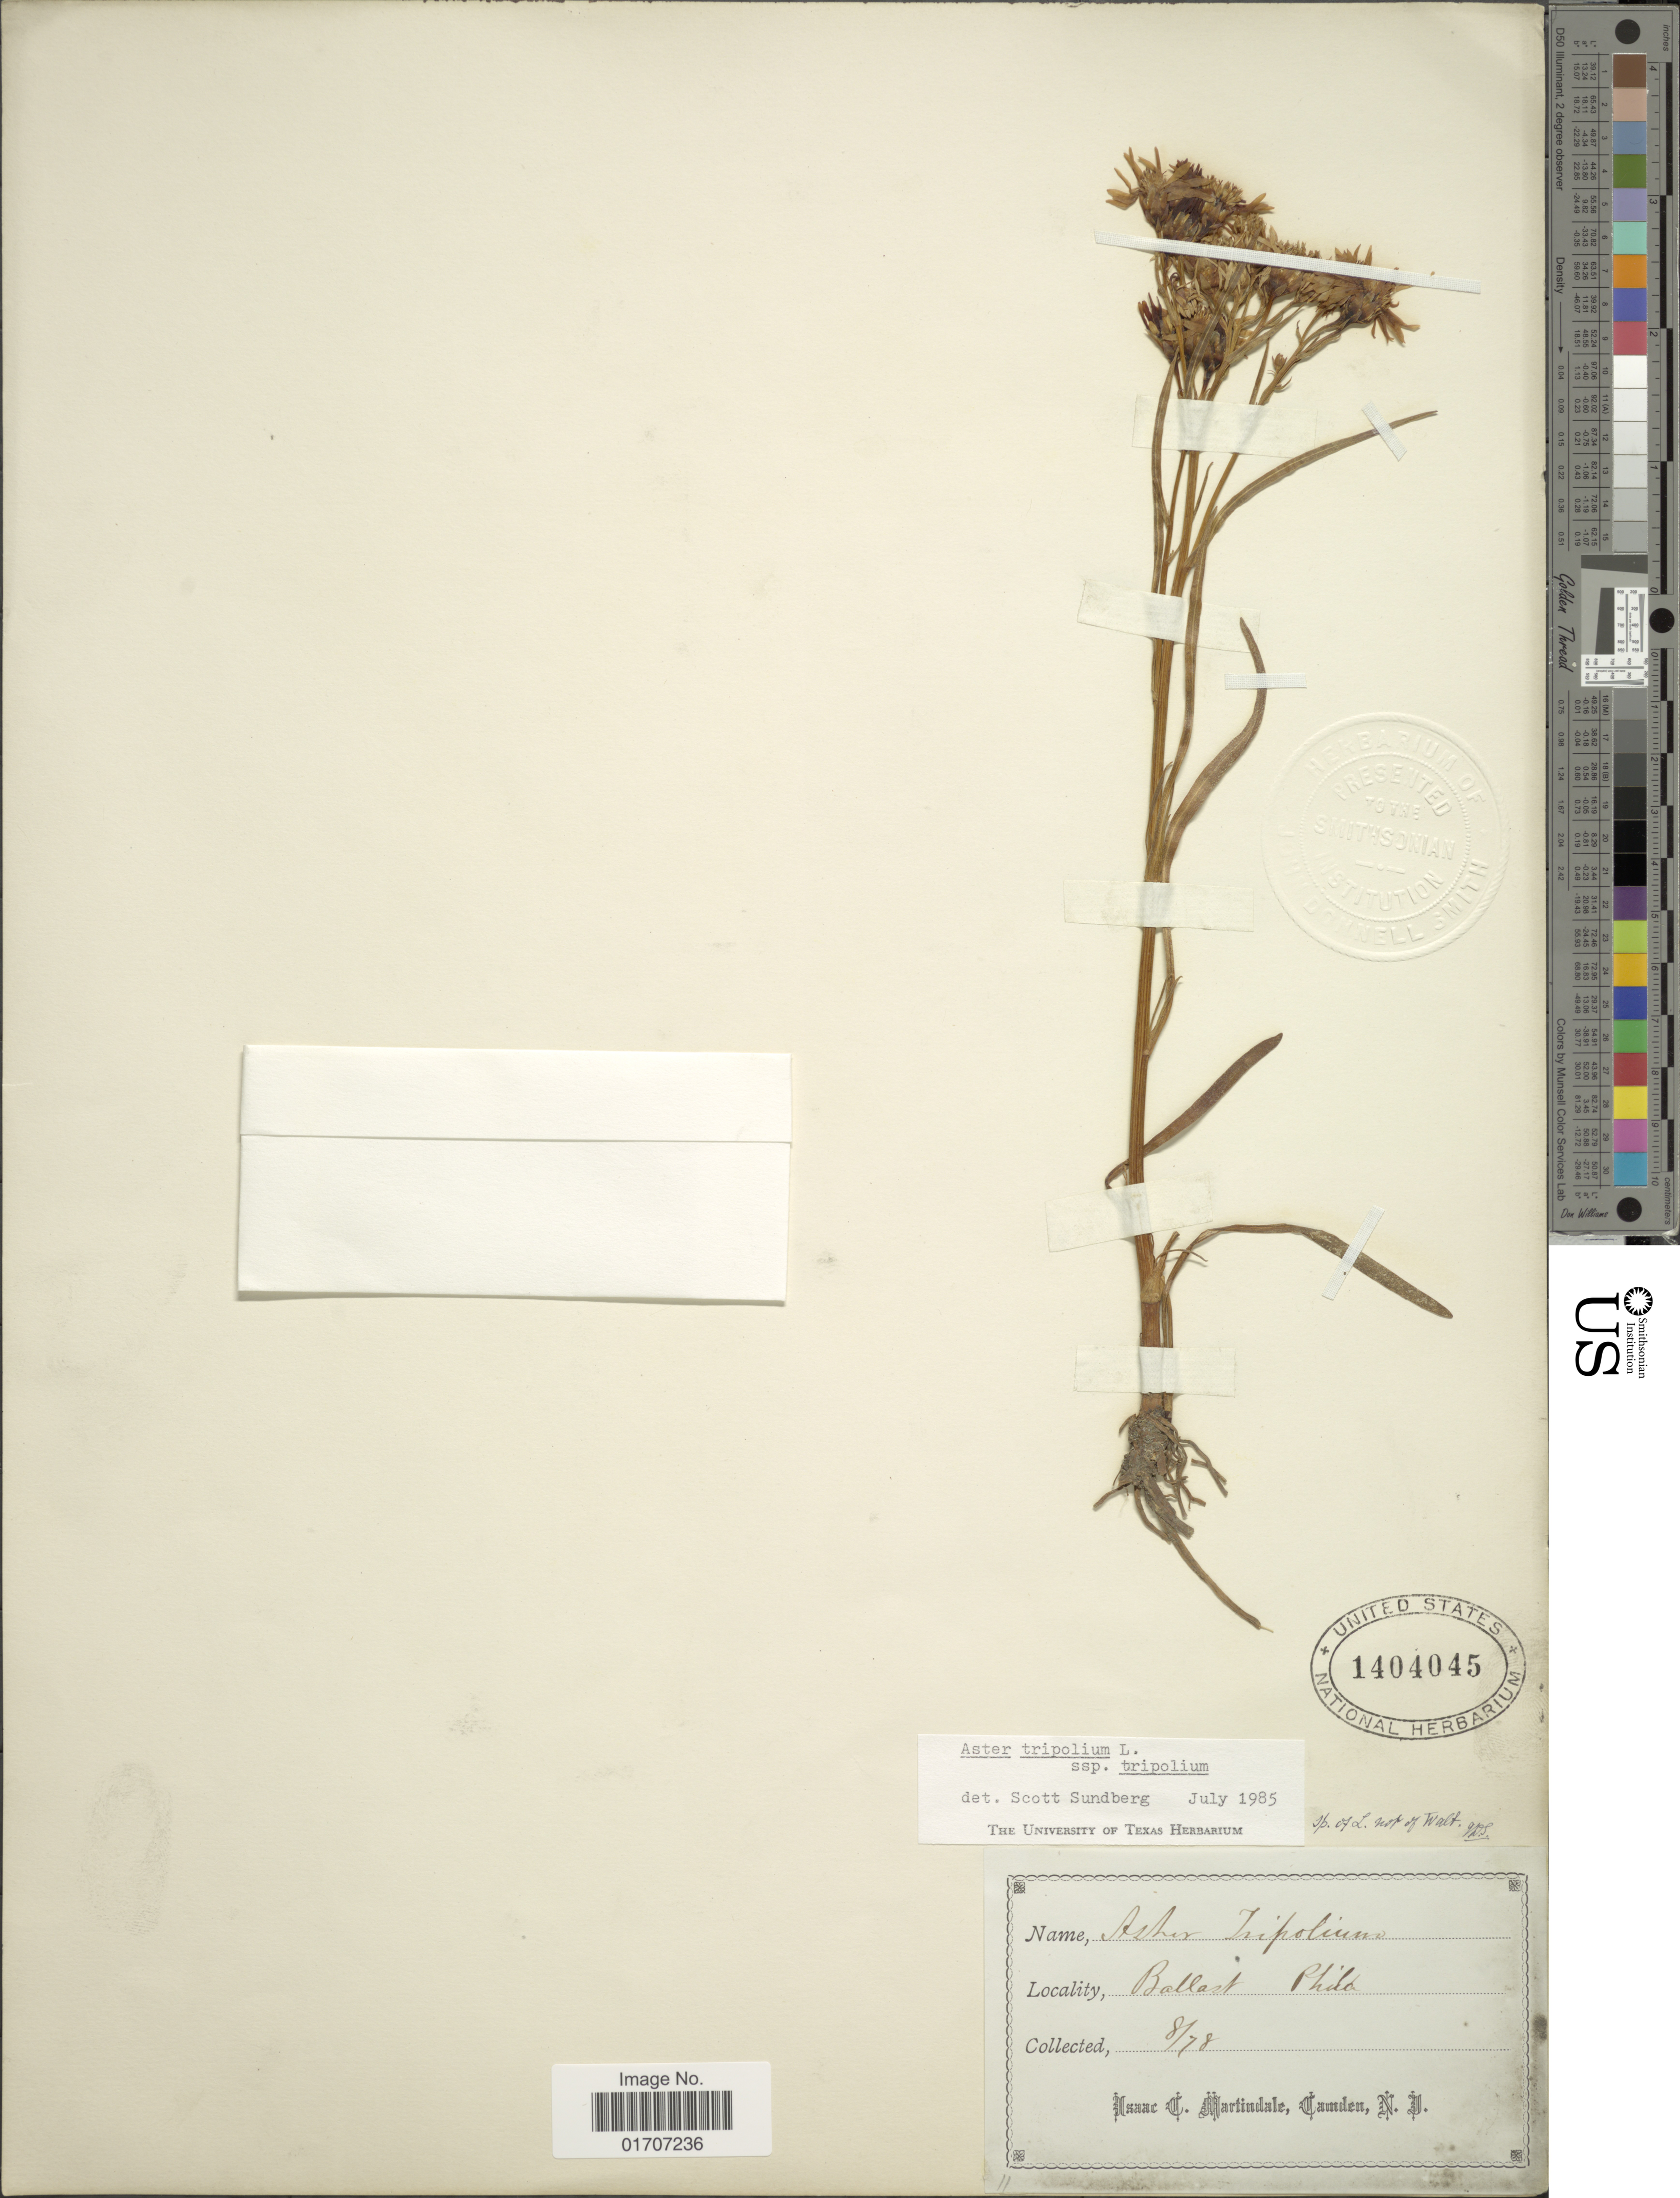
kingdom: Plantae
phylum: Tracheophyta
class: Magnoliopsida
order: Asterales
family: Asteraceae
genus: Tripolium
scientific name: Tripolium pannonicum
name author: (Jacq.) Dobrocz.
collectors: I. C. Martindale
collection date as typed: Transcribed d/m/y: /8/78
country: United States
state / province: Pennsylvania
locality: Ballast, Philia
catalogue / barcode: US 1404045